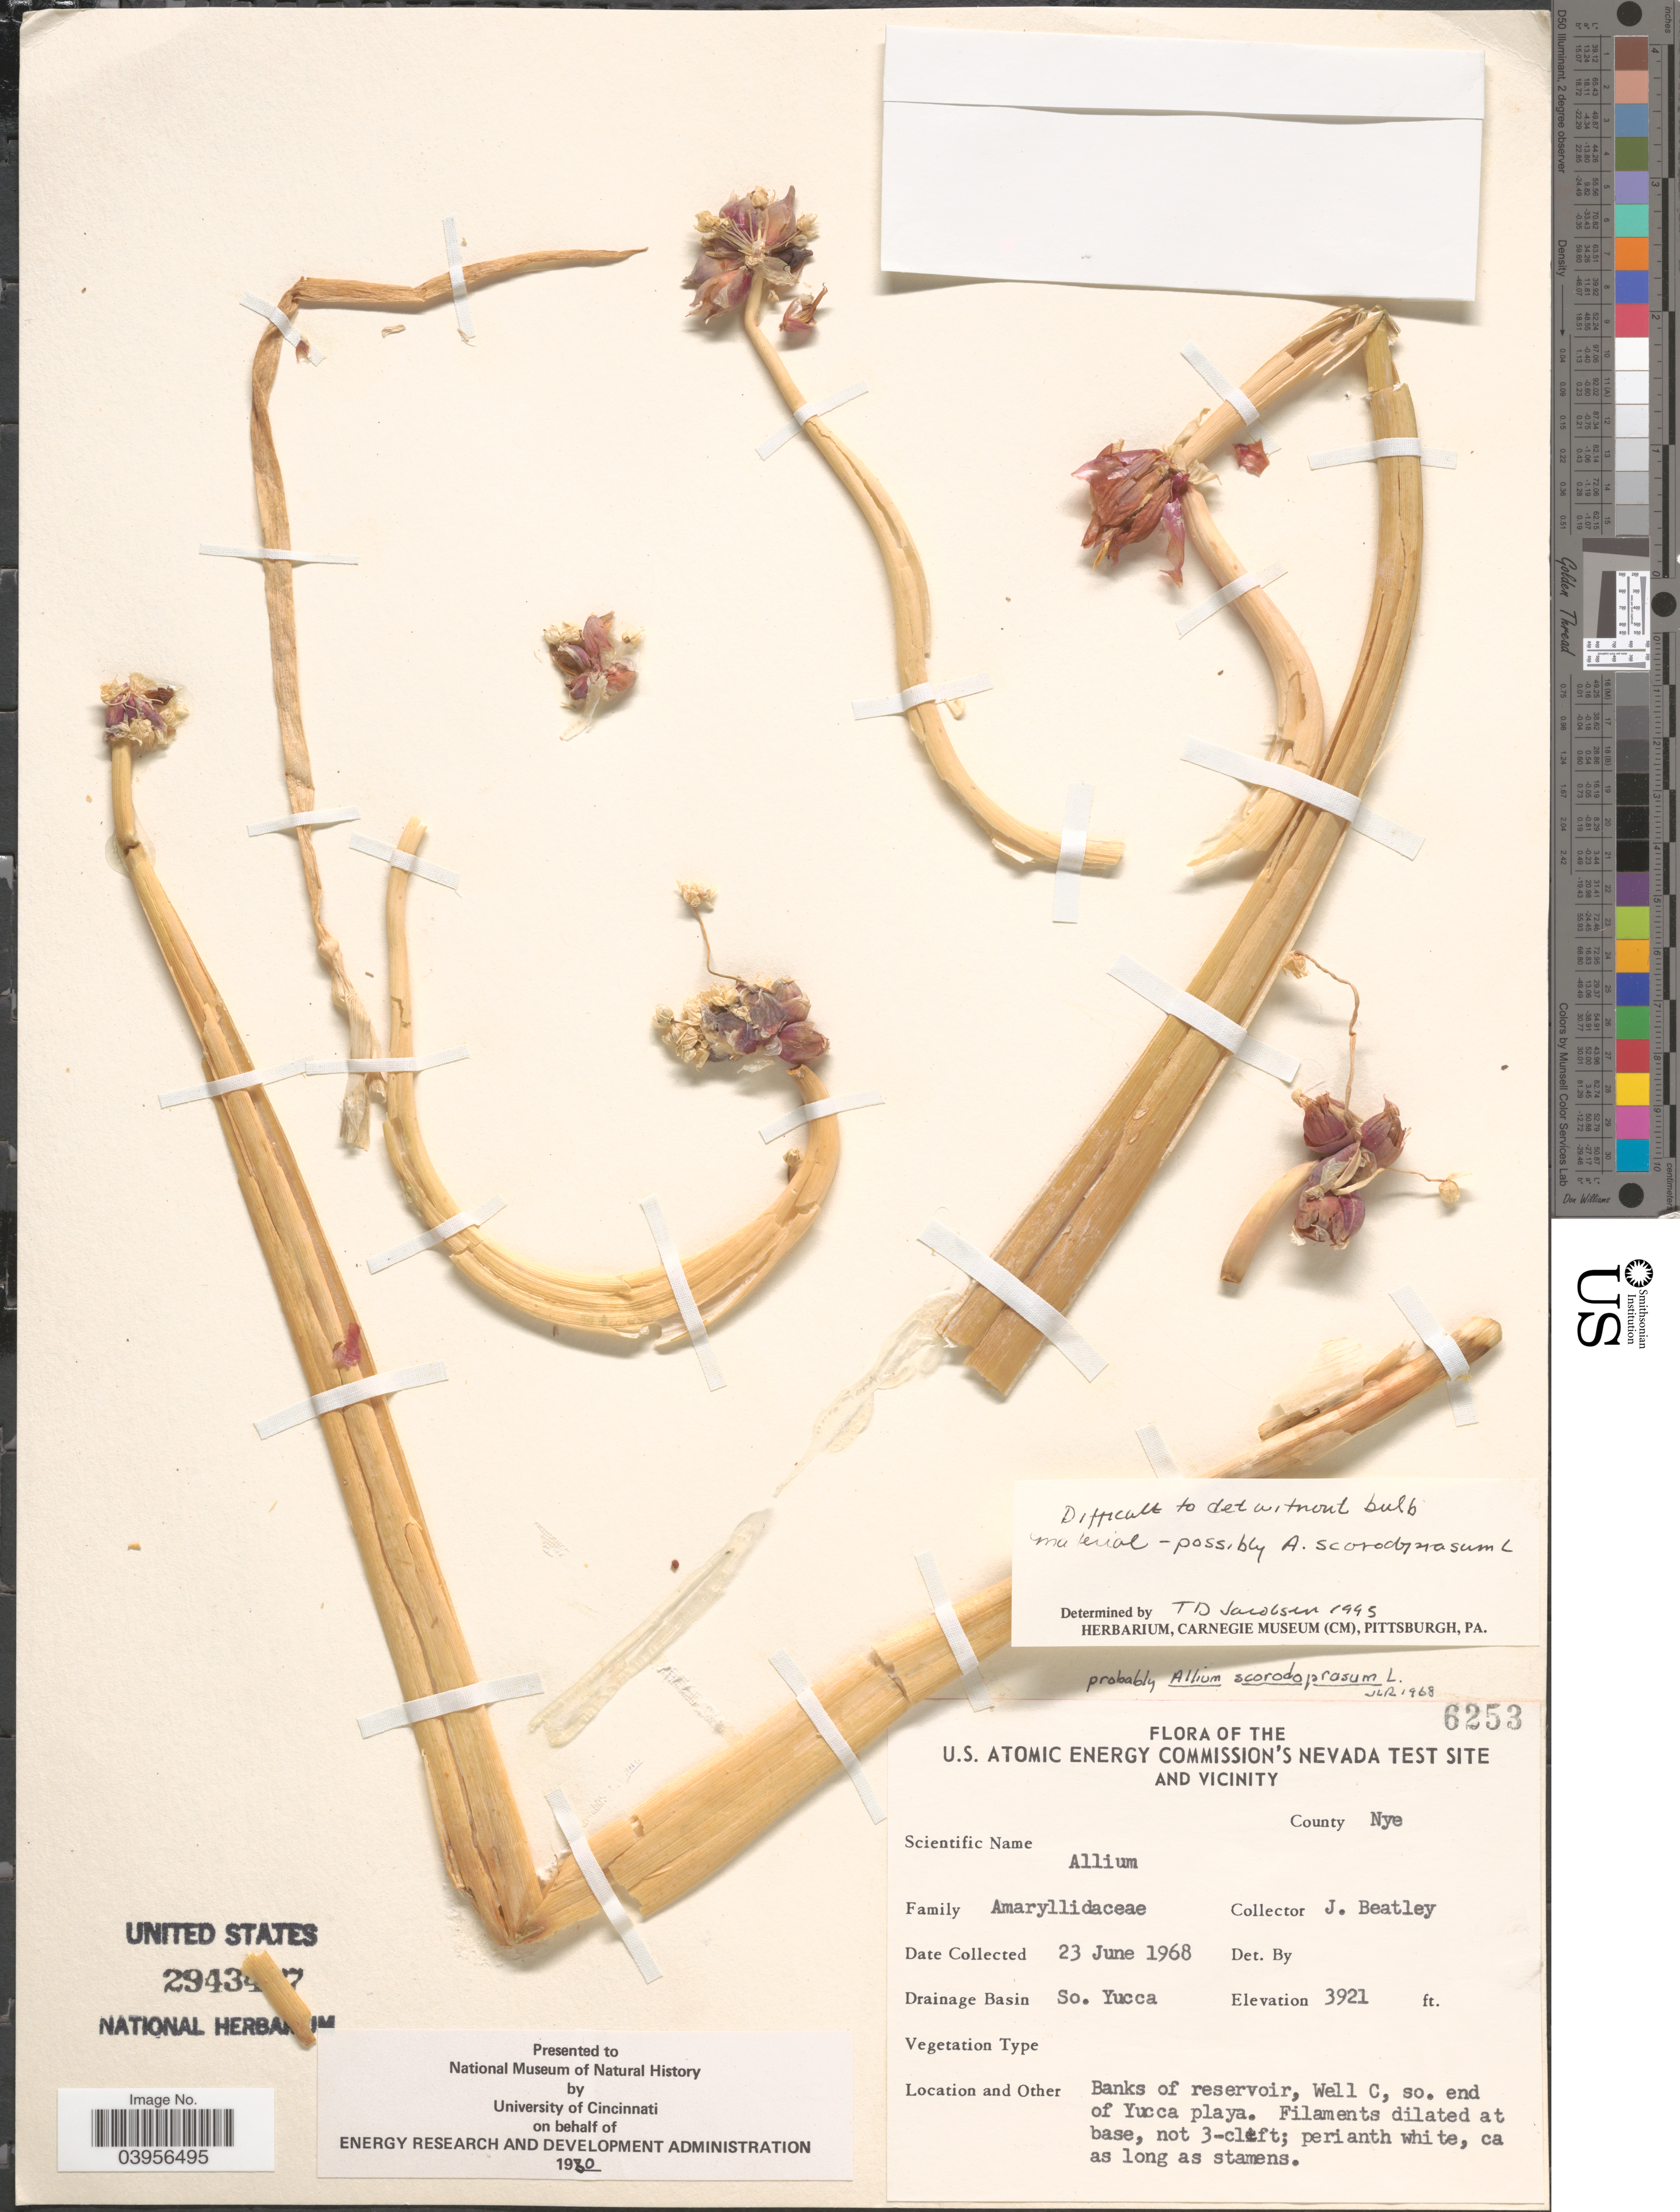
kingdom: Plantae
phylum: Tracheophyta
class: Liliopsida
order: Asparagales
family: Amaryllidaceae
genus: Allium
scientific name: Allium schoenoprasum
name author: L.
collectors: J. C. Beatley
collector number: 6253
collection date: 1968-06-23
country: Switzerland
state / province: Genève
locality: U.S. Atomic Energy Commission's Nevada Test Site and vicinity. County Nye. Drainage Basin So. Yucca. Banks of reservoir, Well C, so. end of Yucca playa.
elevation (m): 1195